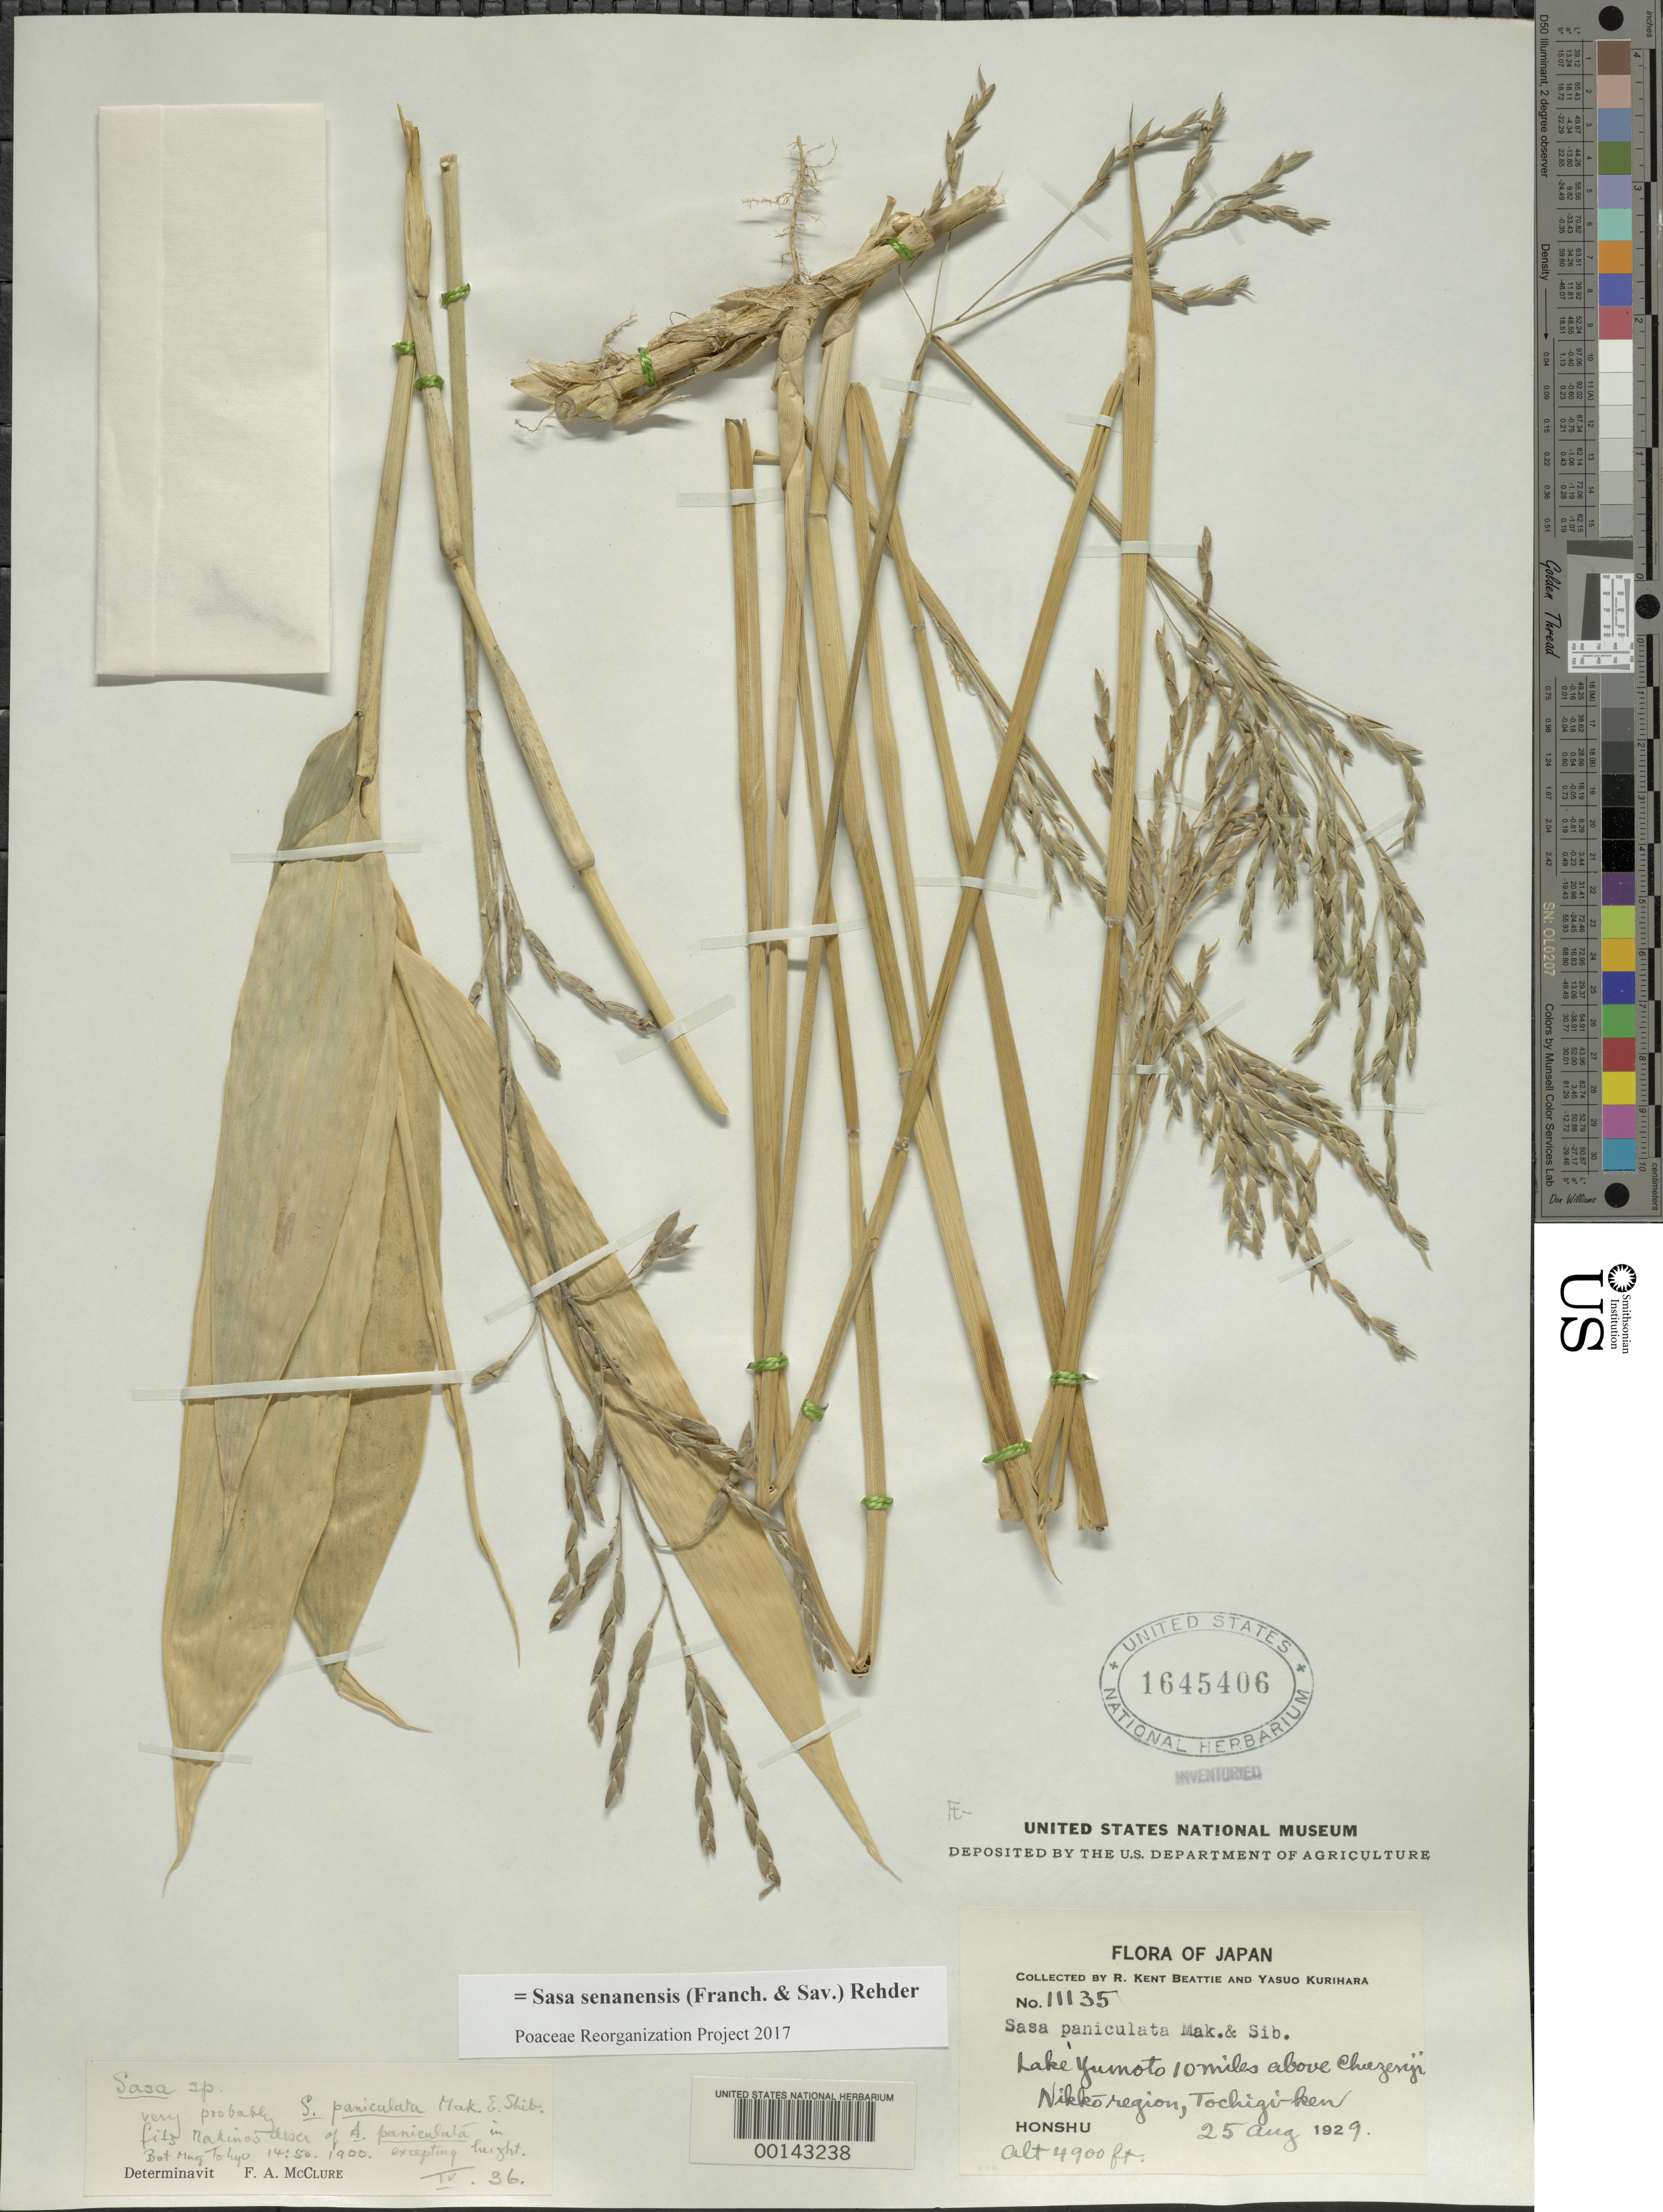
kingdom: Plantae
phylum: Tracheophyta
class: Liliopsida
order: Poales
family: Poaceae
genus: Sasa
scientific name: Sasa senanensis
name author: (Franch. & Sav.) Rehder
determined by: Poaceae Reorganization Project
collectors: R. K. Beattie & Y. Kurihara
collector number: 11135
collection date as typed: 25 Aug 1929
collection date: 1929-08-25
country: Japan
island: Honshu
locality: Nikko, tochiguken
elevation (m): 1495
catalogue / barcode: US 1645406